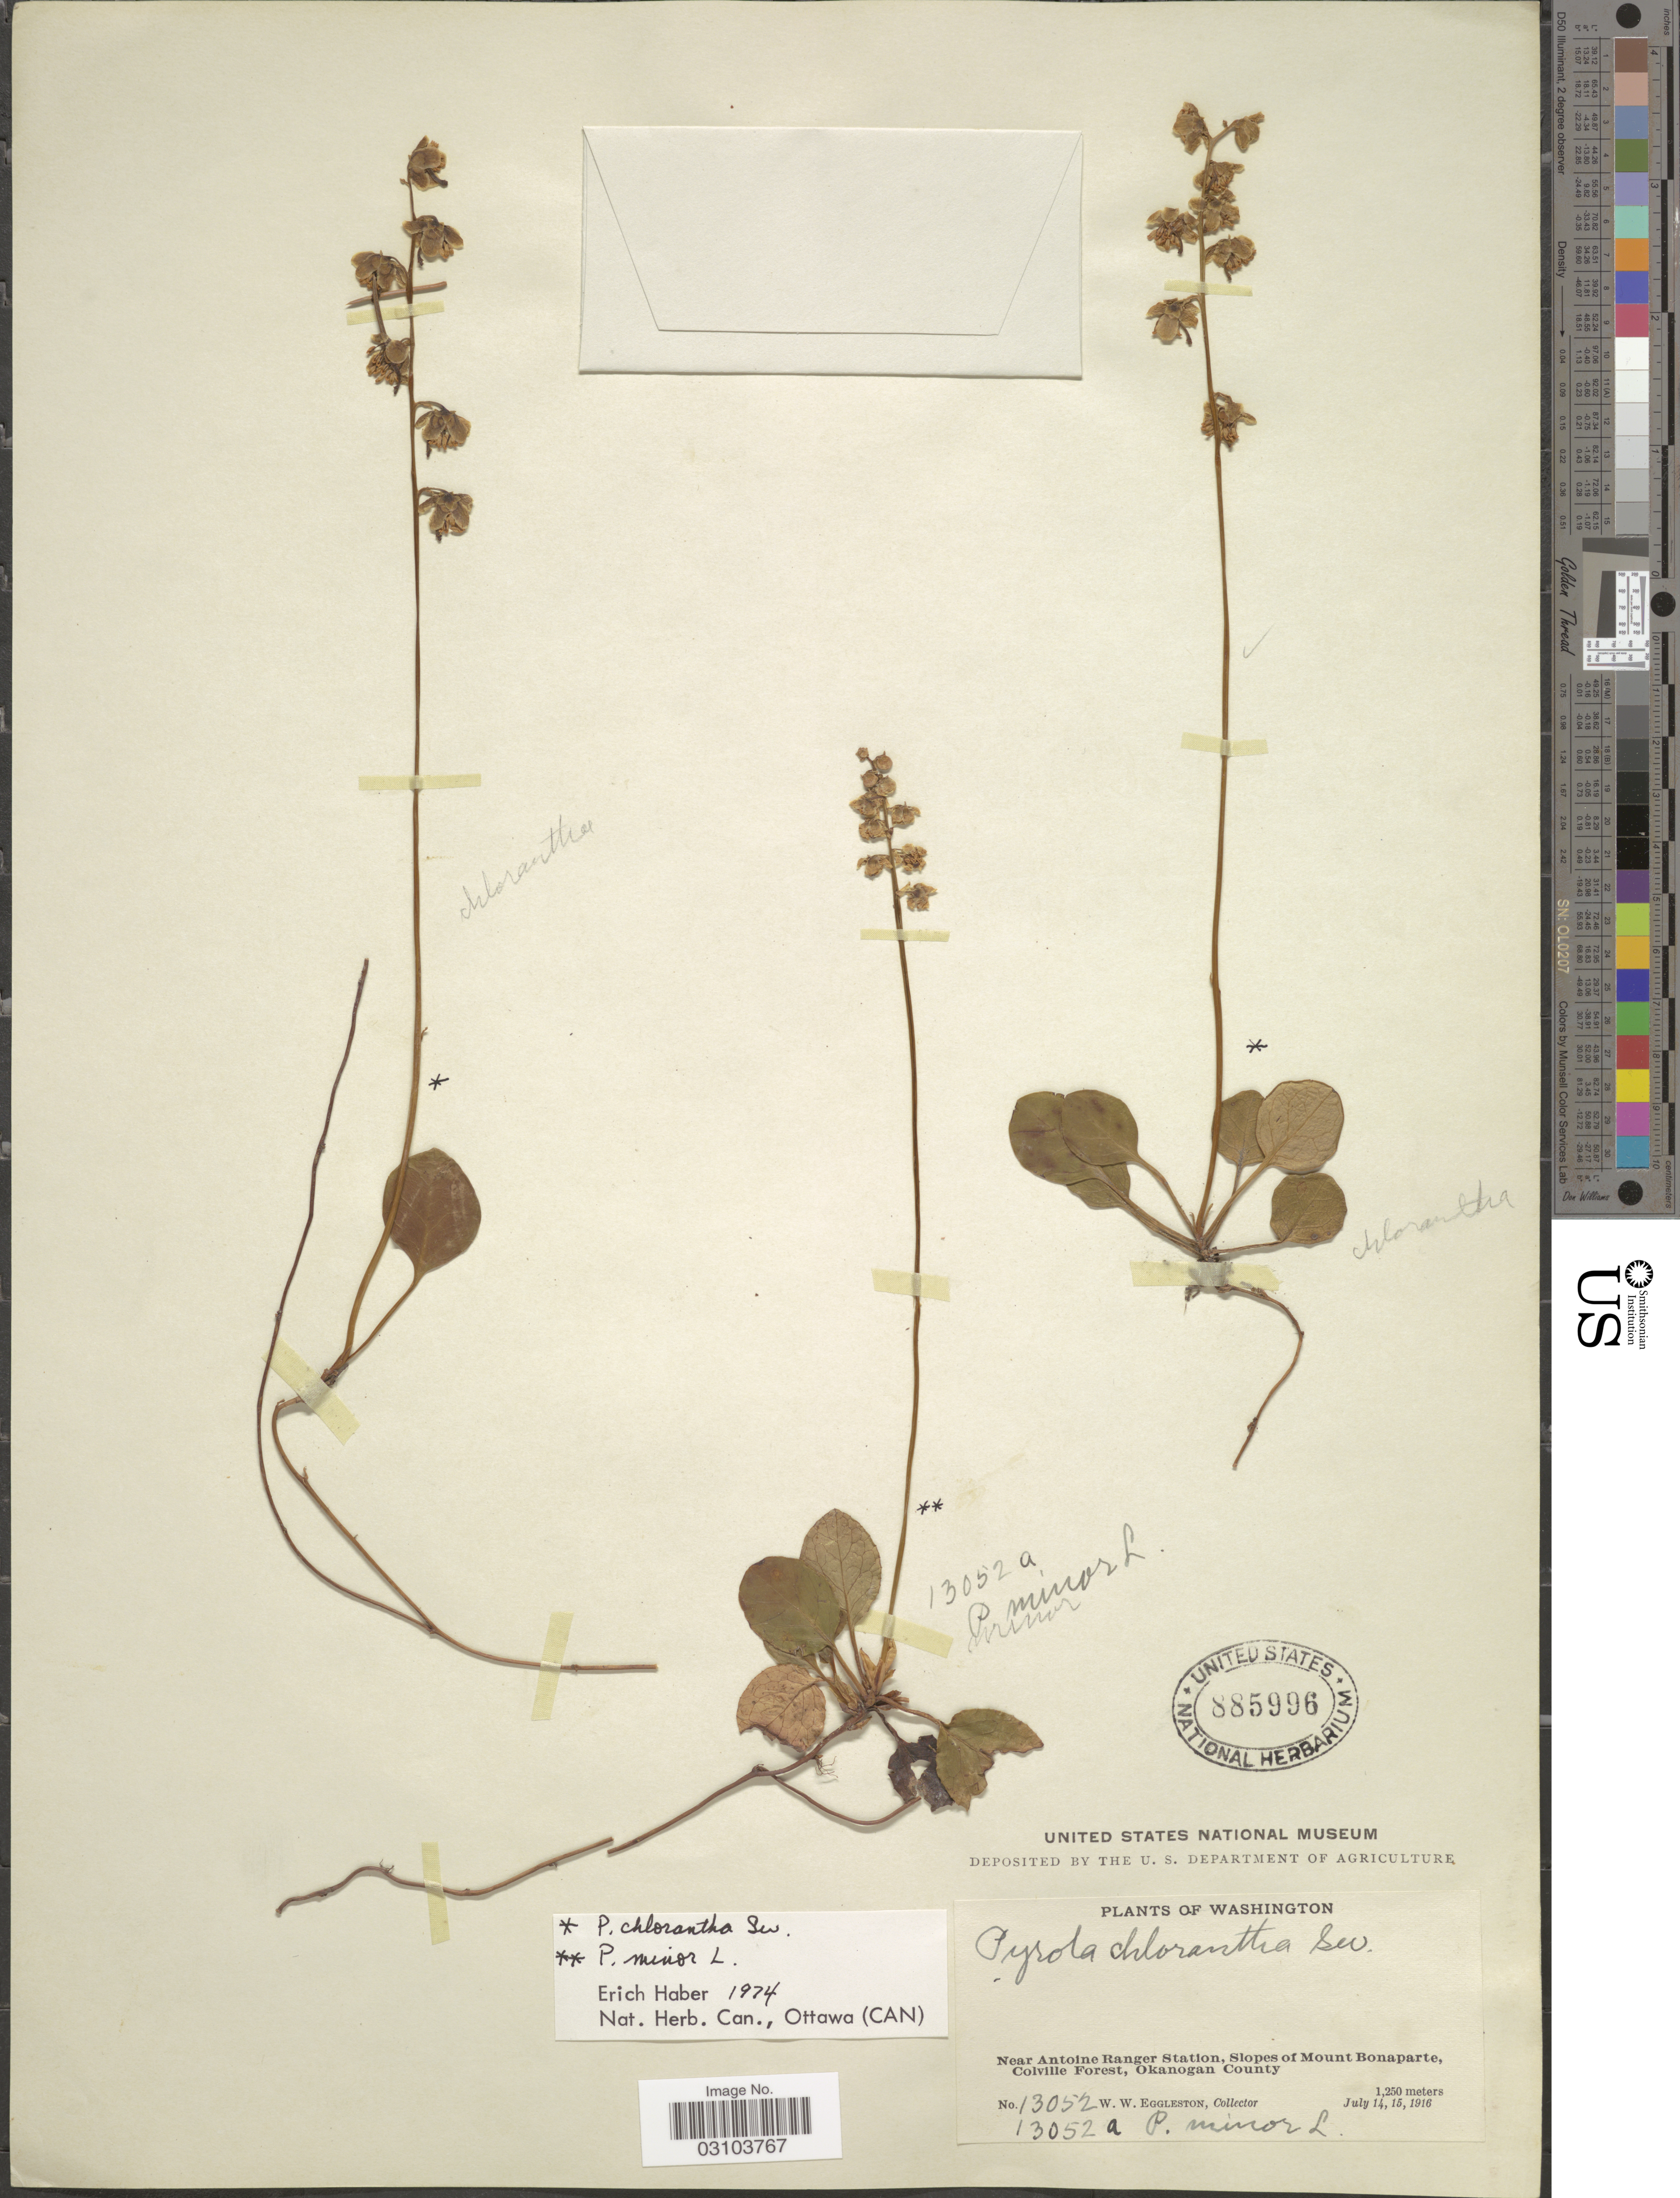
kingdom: Plantae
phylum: Tracheophyta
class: Magnoliopsida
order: Ericales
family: Ericaceae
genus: Pyrola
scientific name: Pyrola chlorantha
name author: Schweigg.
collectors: W. W. Eggleston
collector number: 13052/13052a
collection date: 1916-07-14/1916-07-15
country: United States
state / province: Washington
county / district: Okanogan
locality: Near Antoine Ranger Station, Slopes of Mount Bonaparte, Colville Forest, Okanogan County.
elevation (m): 1250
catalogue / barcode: US 885996